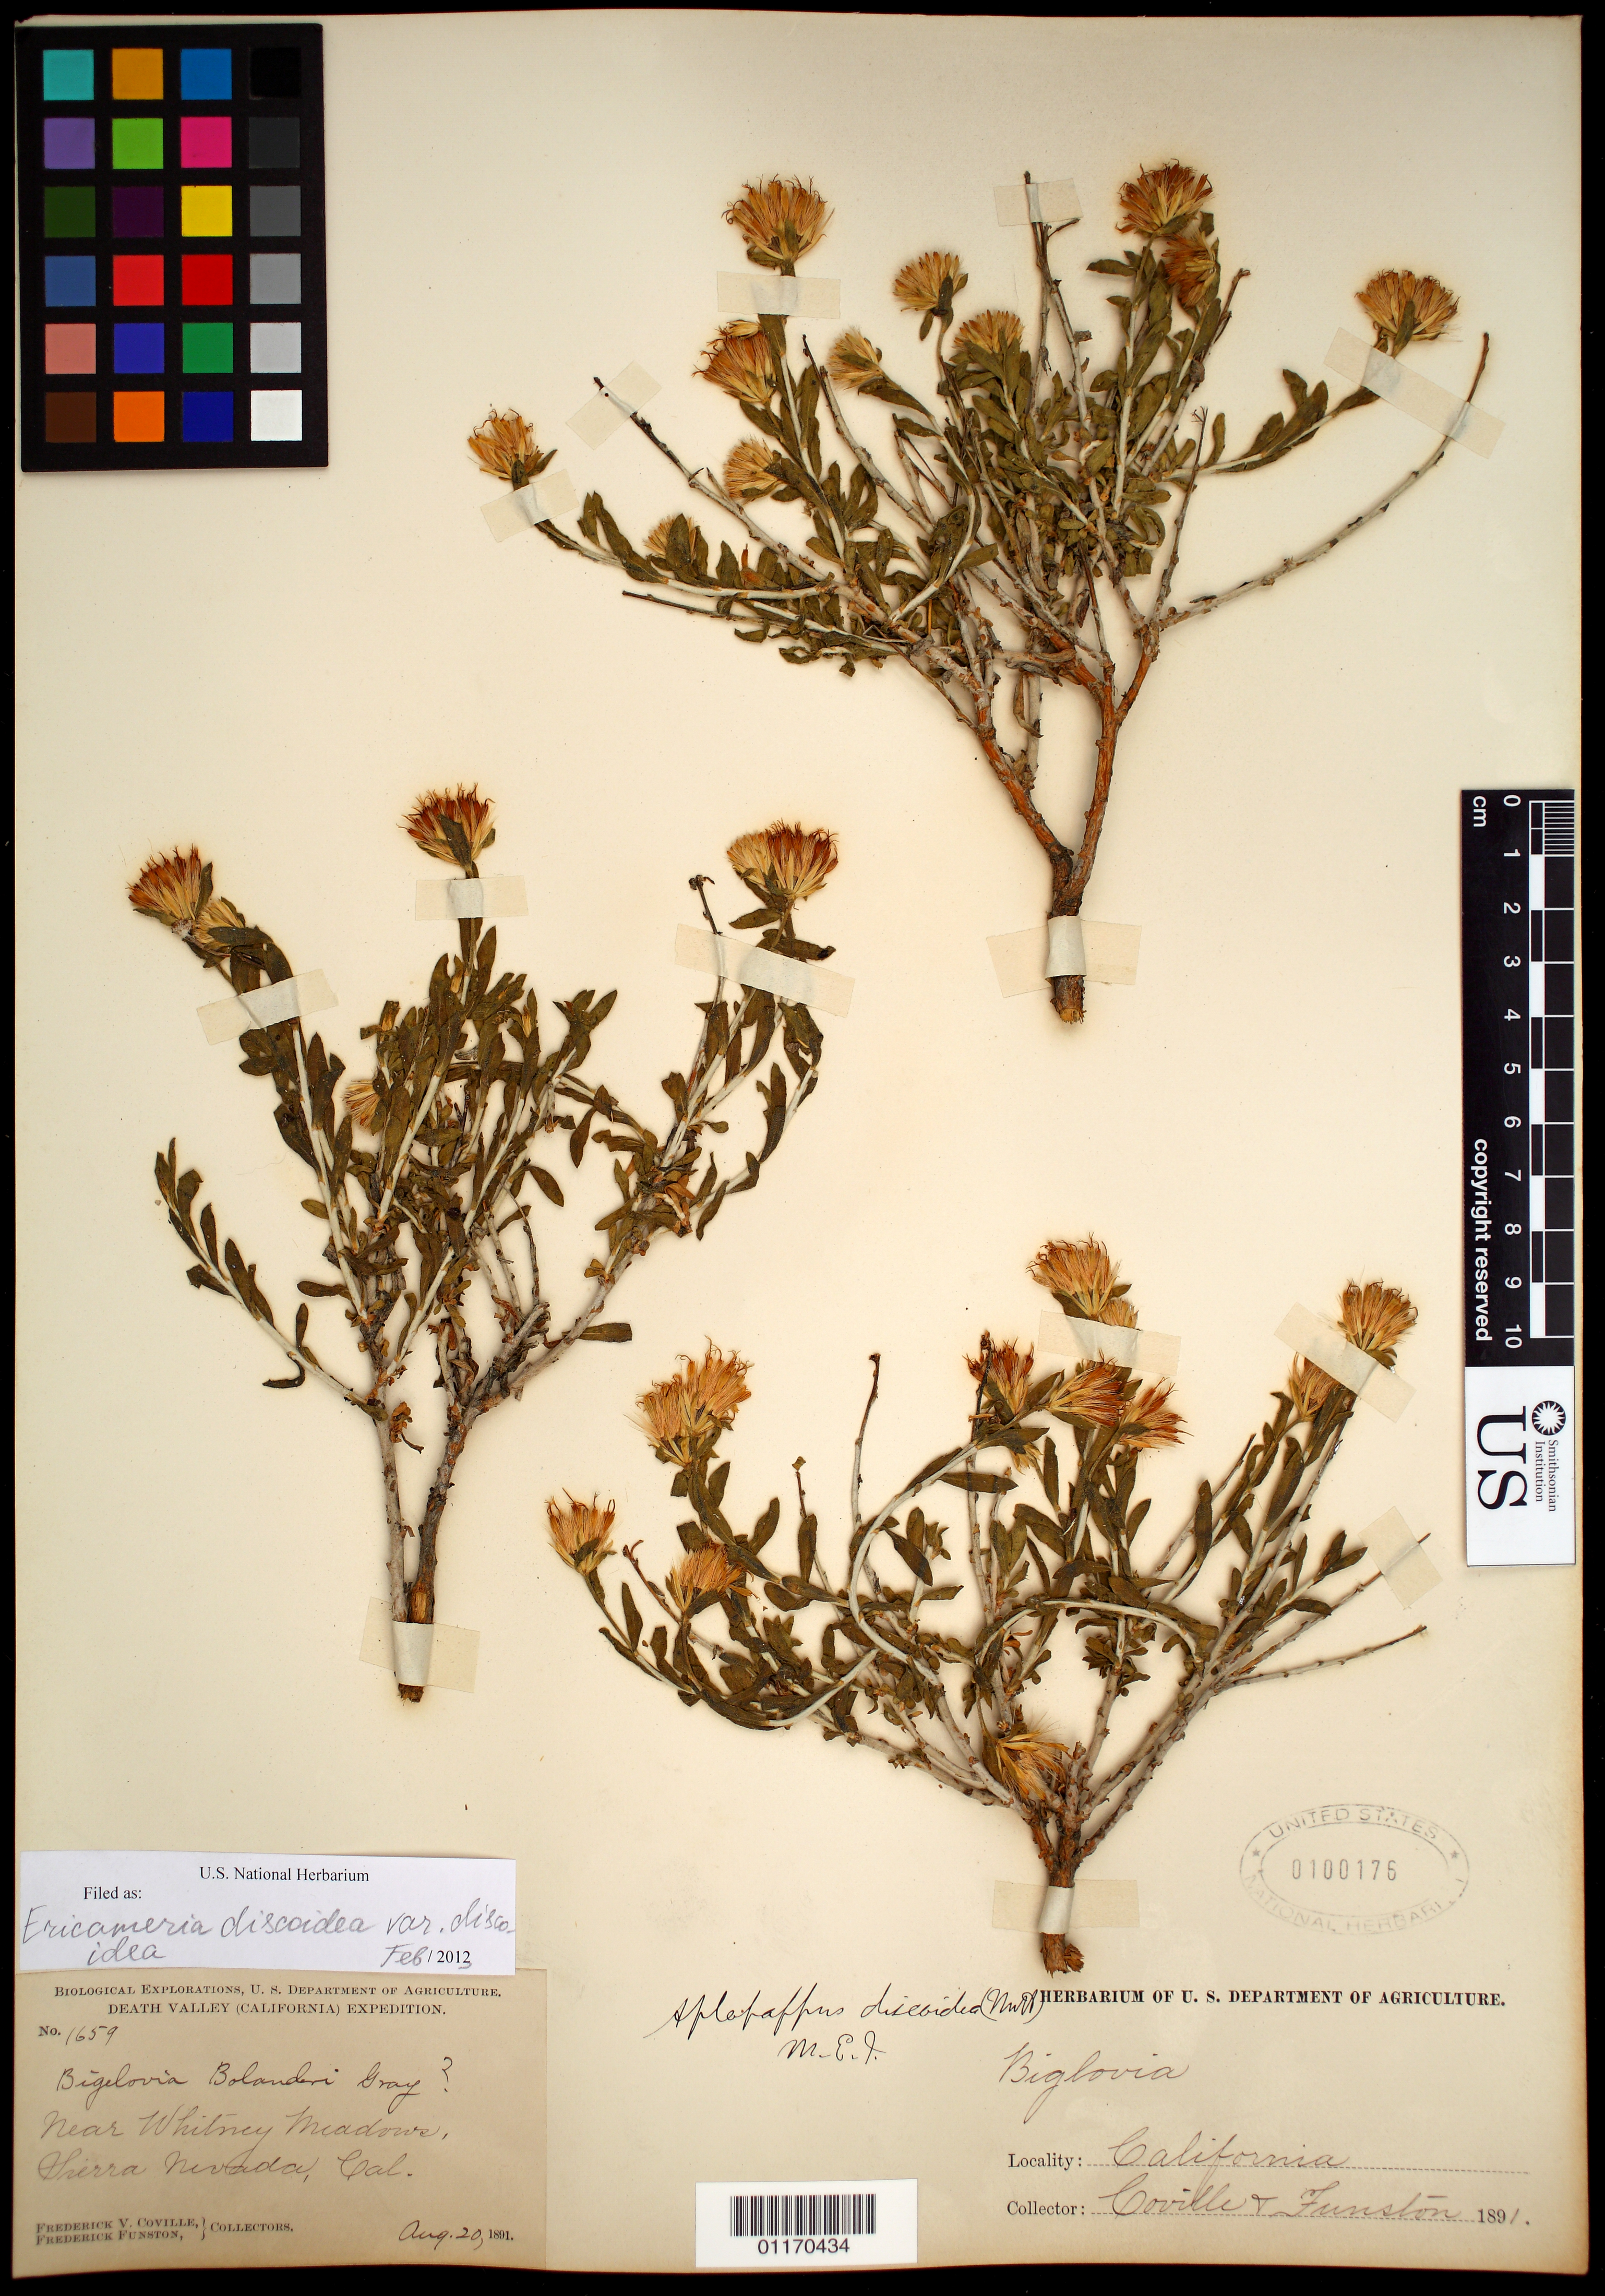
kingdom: Plantae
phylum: Tracheophyta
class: Magnoliopsida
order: Asterales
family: Asteraceae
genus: Ericameria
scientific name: Ericameria discoidea var. discoidea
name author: (Nutt.) G.L. Nesom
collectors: F. V. Coville & F. Funston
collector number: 1659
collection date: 1891-08-20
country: United States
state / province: California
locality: near Whitney Meadows, Sierra Nevada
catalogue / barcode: US 100176